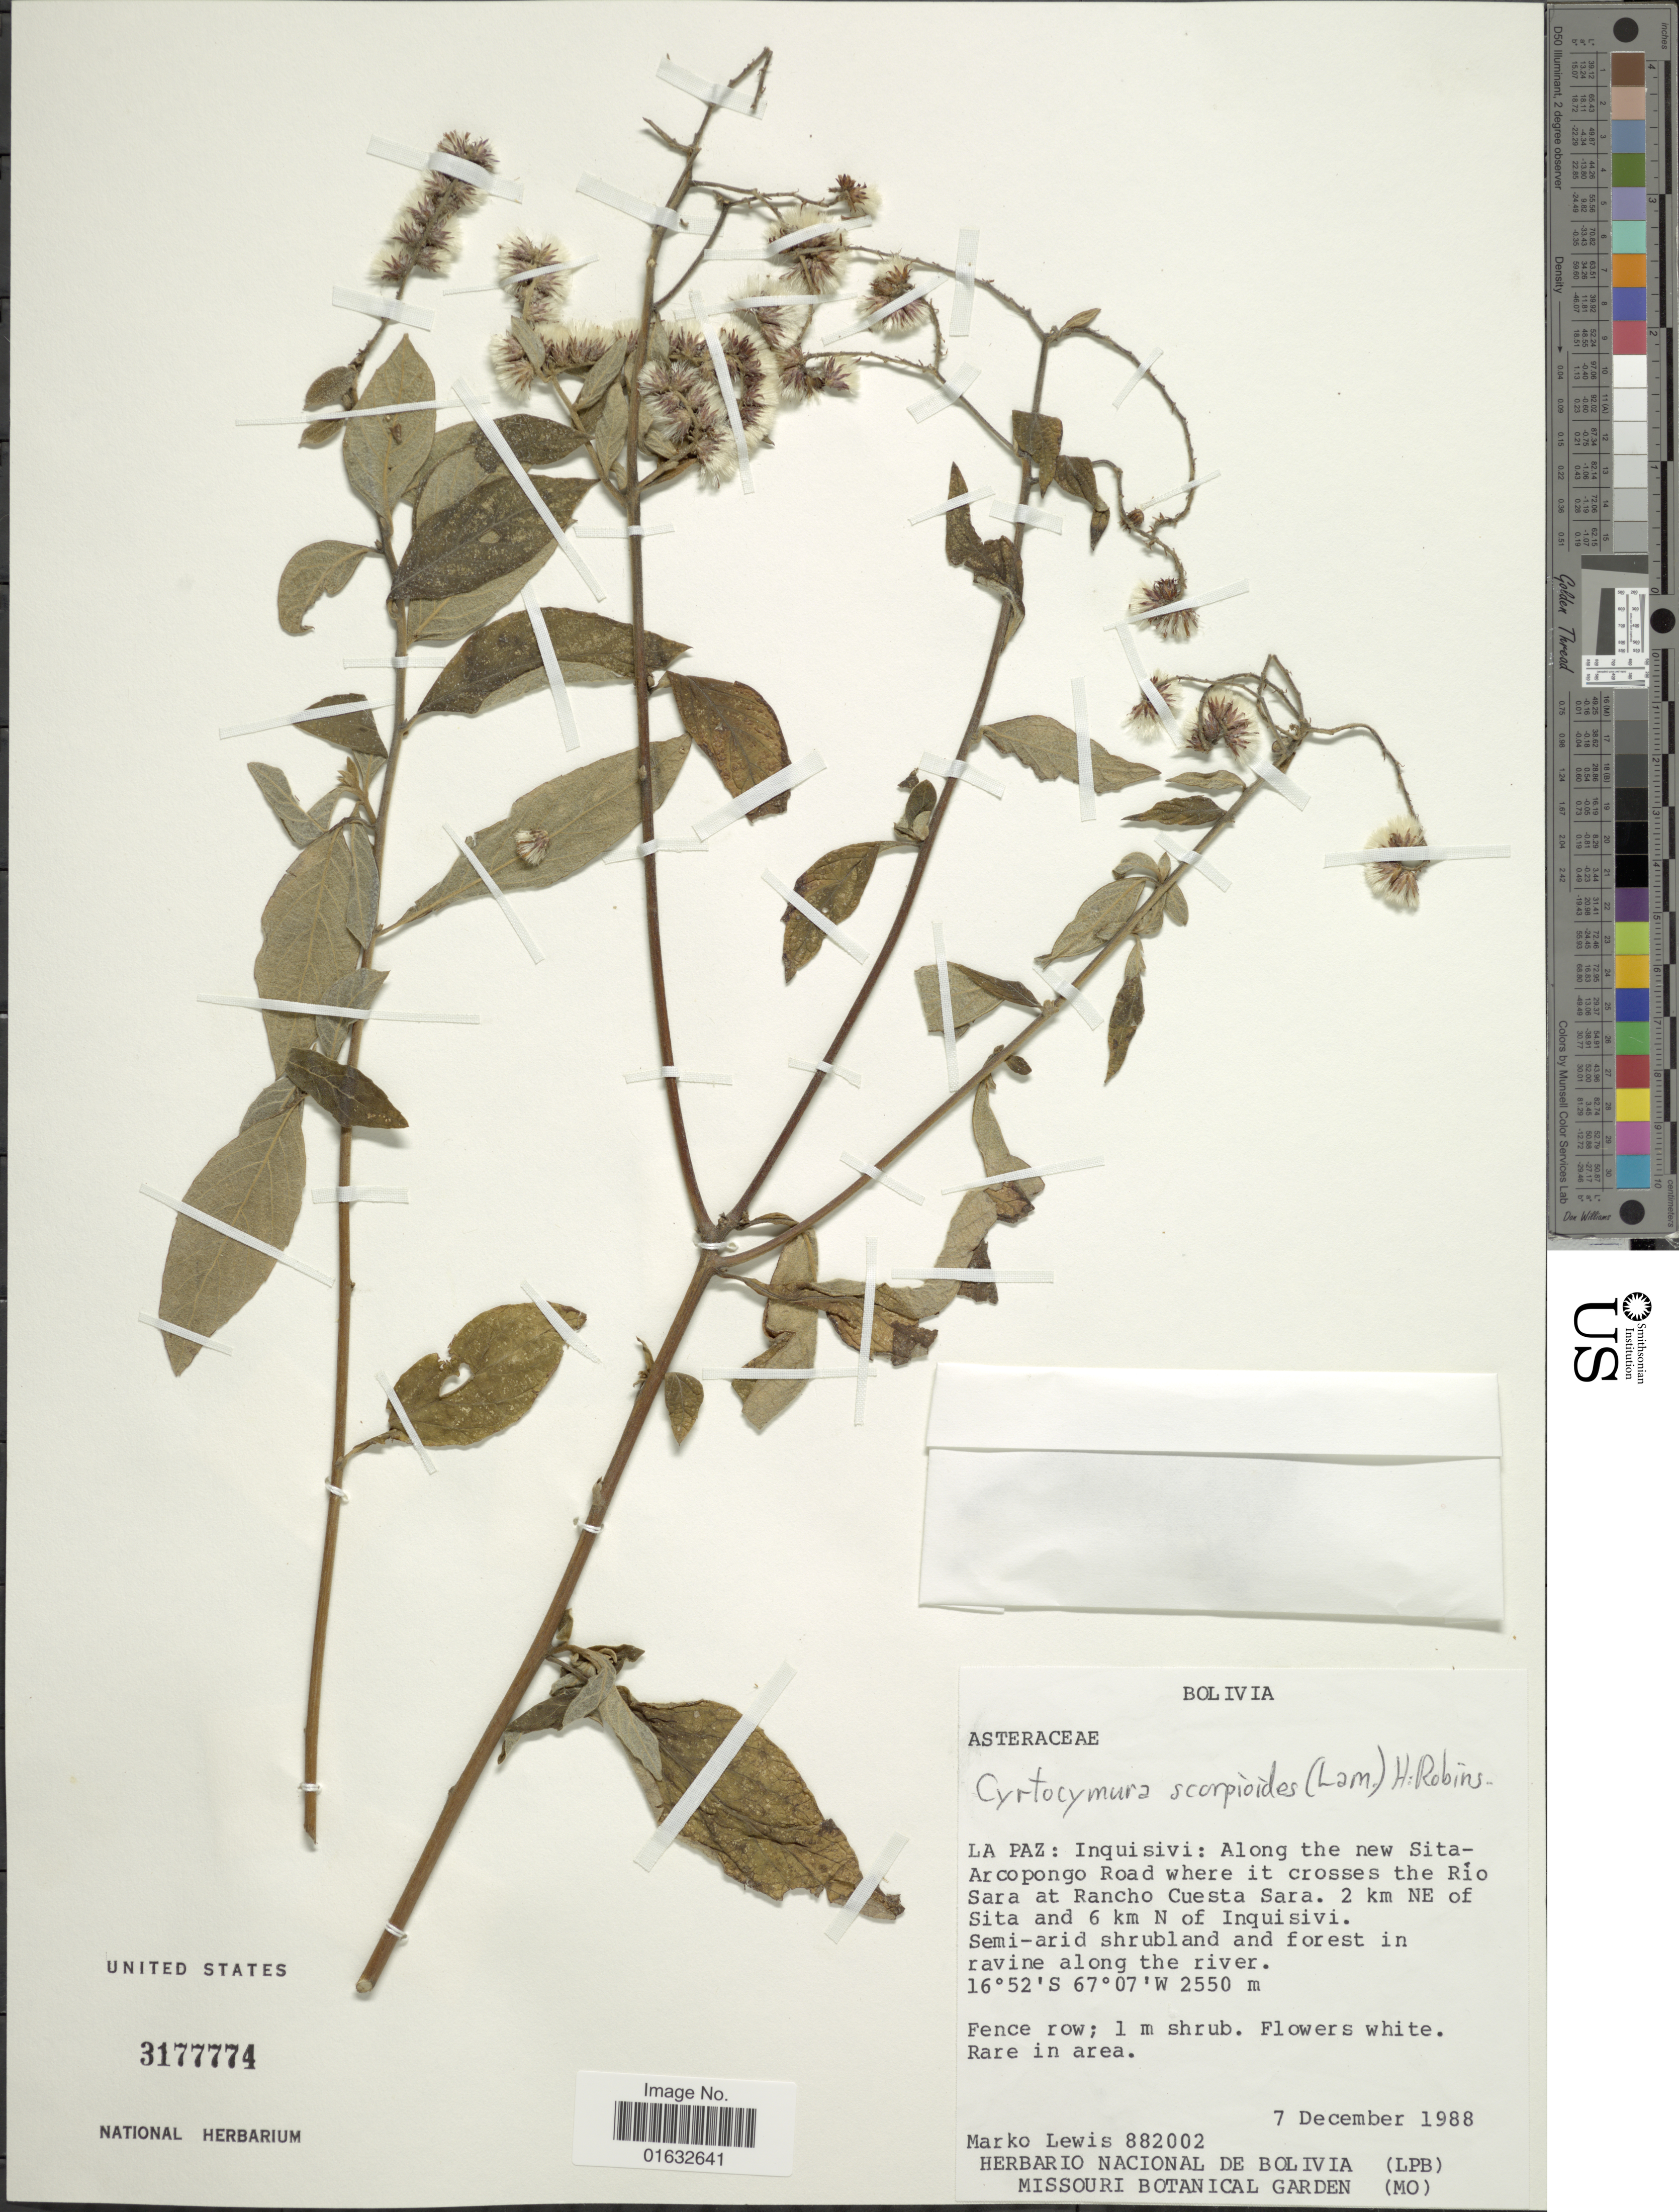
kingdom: Plantae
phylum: Tracheophyta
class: Magnoliopsida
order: Asterales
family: Asteraceae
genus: Cyrtocymura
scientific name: Cyrtocymura scorpioides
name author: (Lam.) H. Rob.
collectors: M. A. Lewis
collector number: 882002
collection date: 1988-12-07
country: Bolivia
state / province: La Paz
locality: Inquisivi: Along the new Sita-Arcopongo Road where it cross the Rio Sara at Rnacho Cuesta Sara. 25 km NE of Sita and 6 km N of Inquisivi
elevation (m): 2550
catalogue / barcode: US 3177774